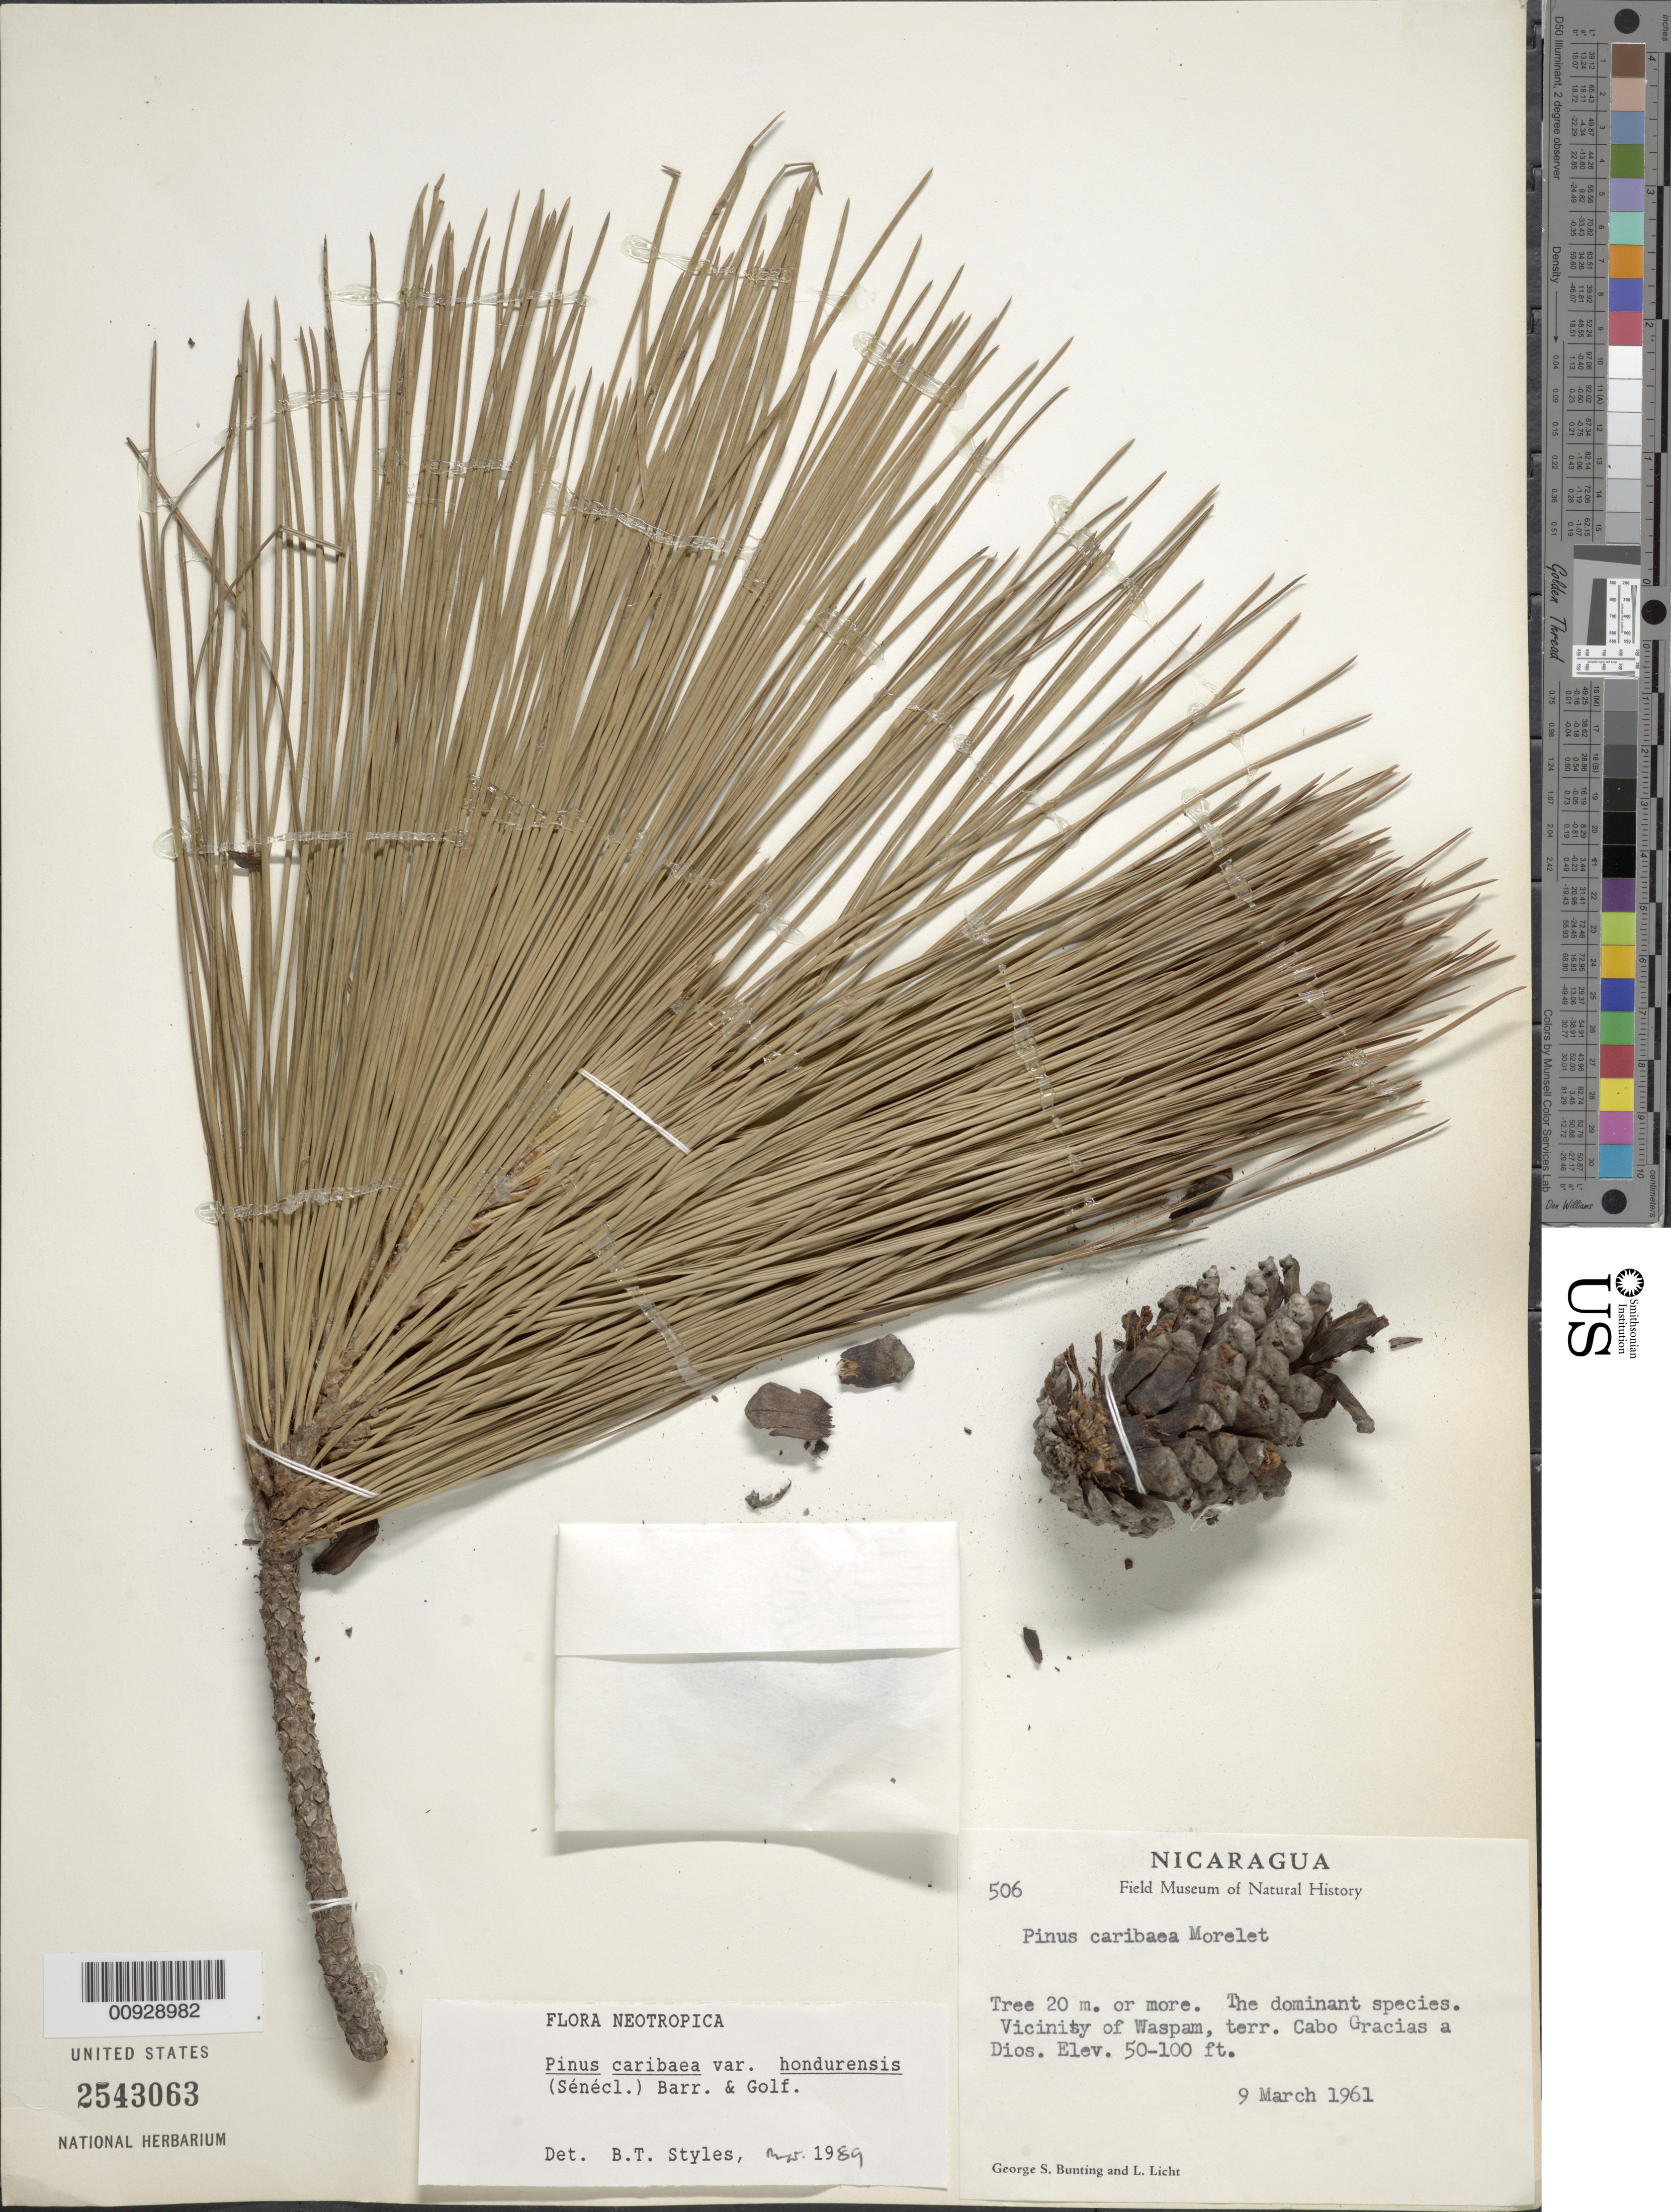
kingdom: Plantae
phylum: Tracheophyta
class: Pinopsida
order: Pinales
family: Pinaceae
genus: Pinus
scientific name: Pinus caribaea var. hondurensis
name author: (Sénécl.) W.H.G. Barrett & Golfari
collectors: G. S. Bunting & L. Licht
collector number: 506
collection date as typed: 09 Mar 1961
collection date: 1961-03-09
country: Nicaragua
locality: Vicinity of Waspam, terr. Cabo Gracias a Dios.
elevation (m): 15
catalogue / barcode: US 2543063